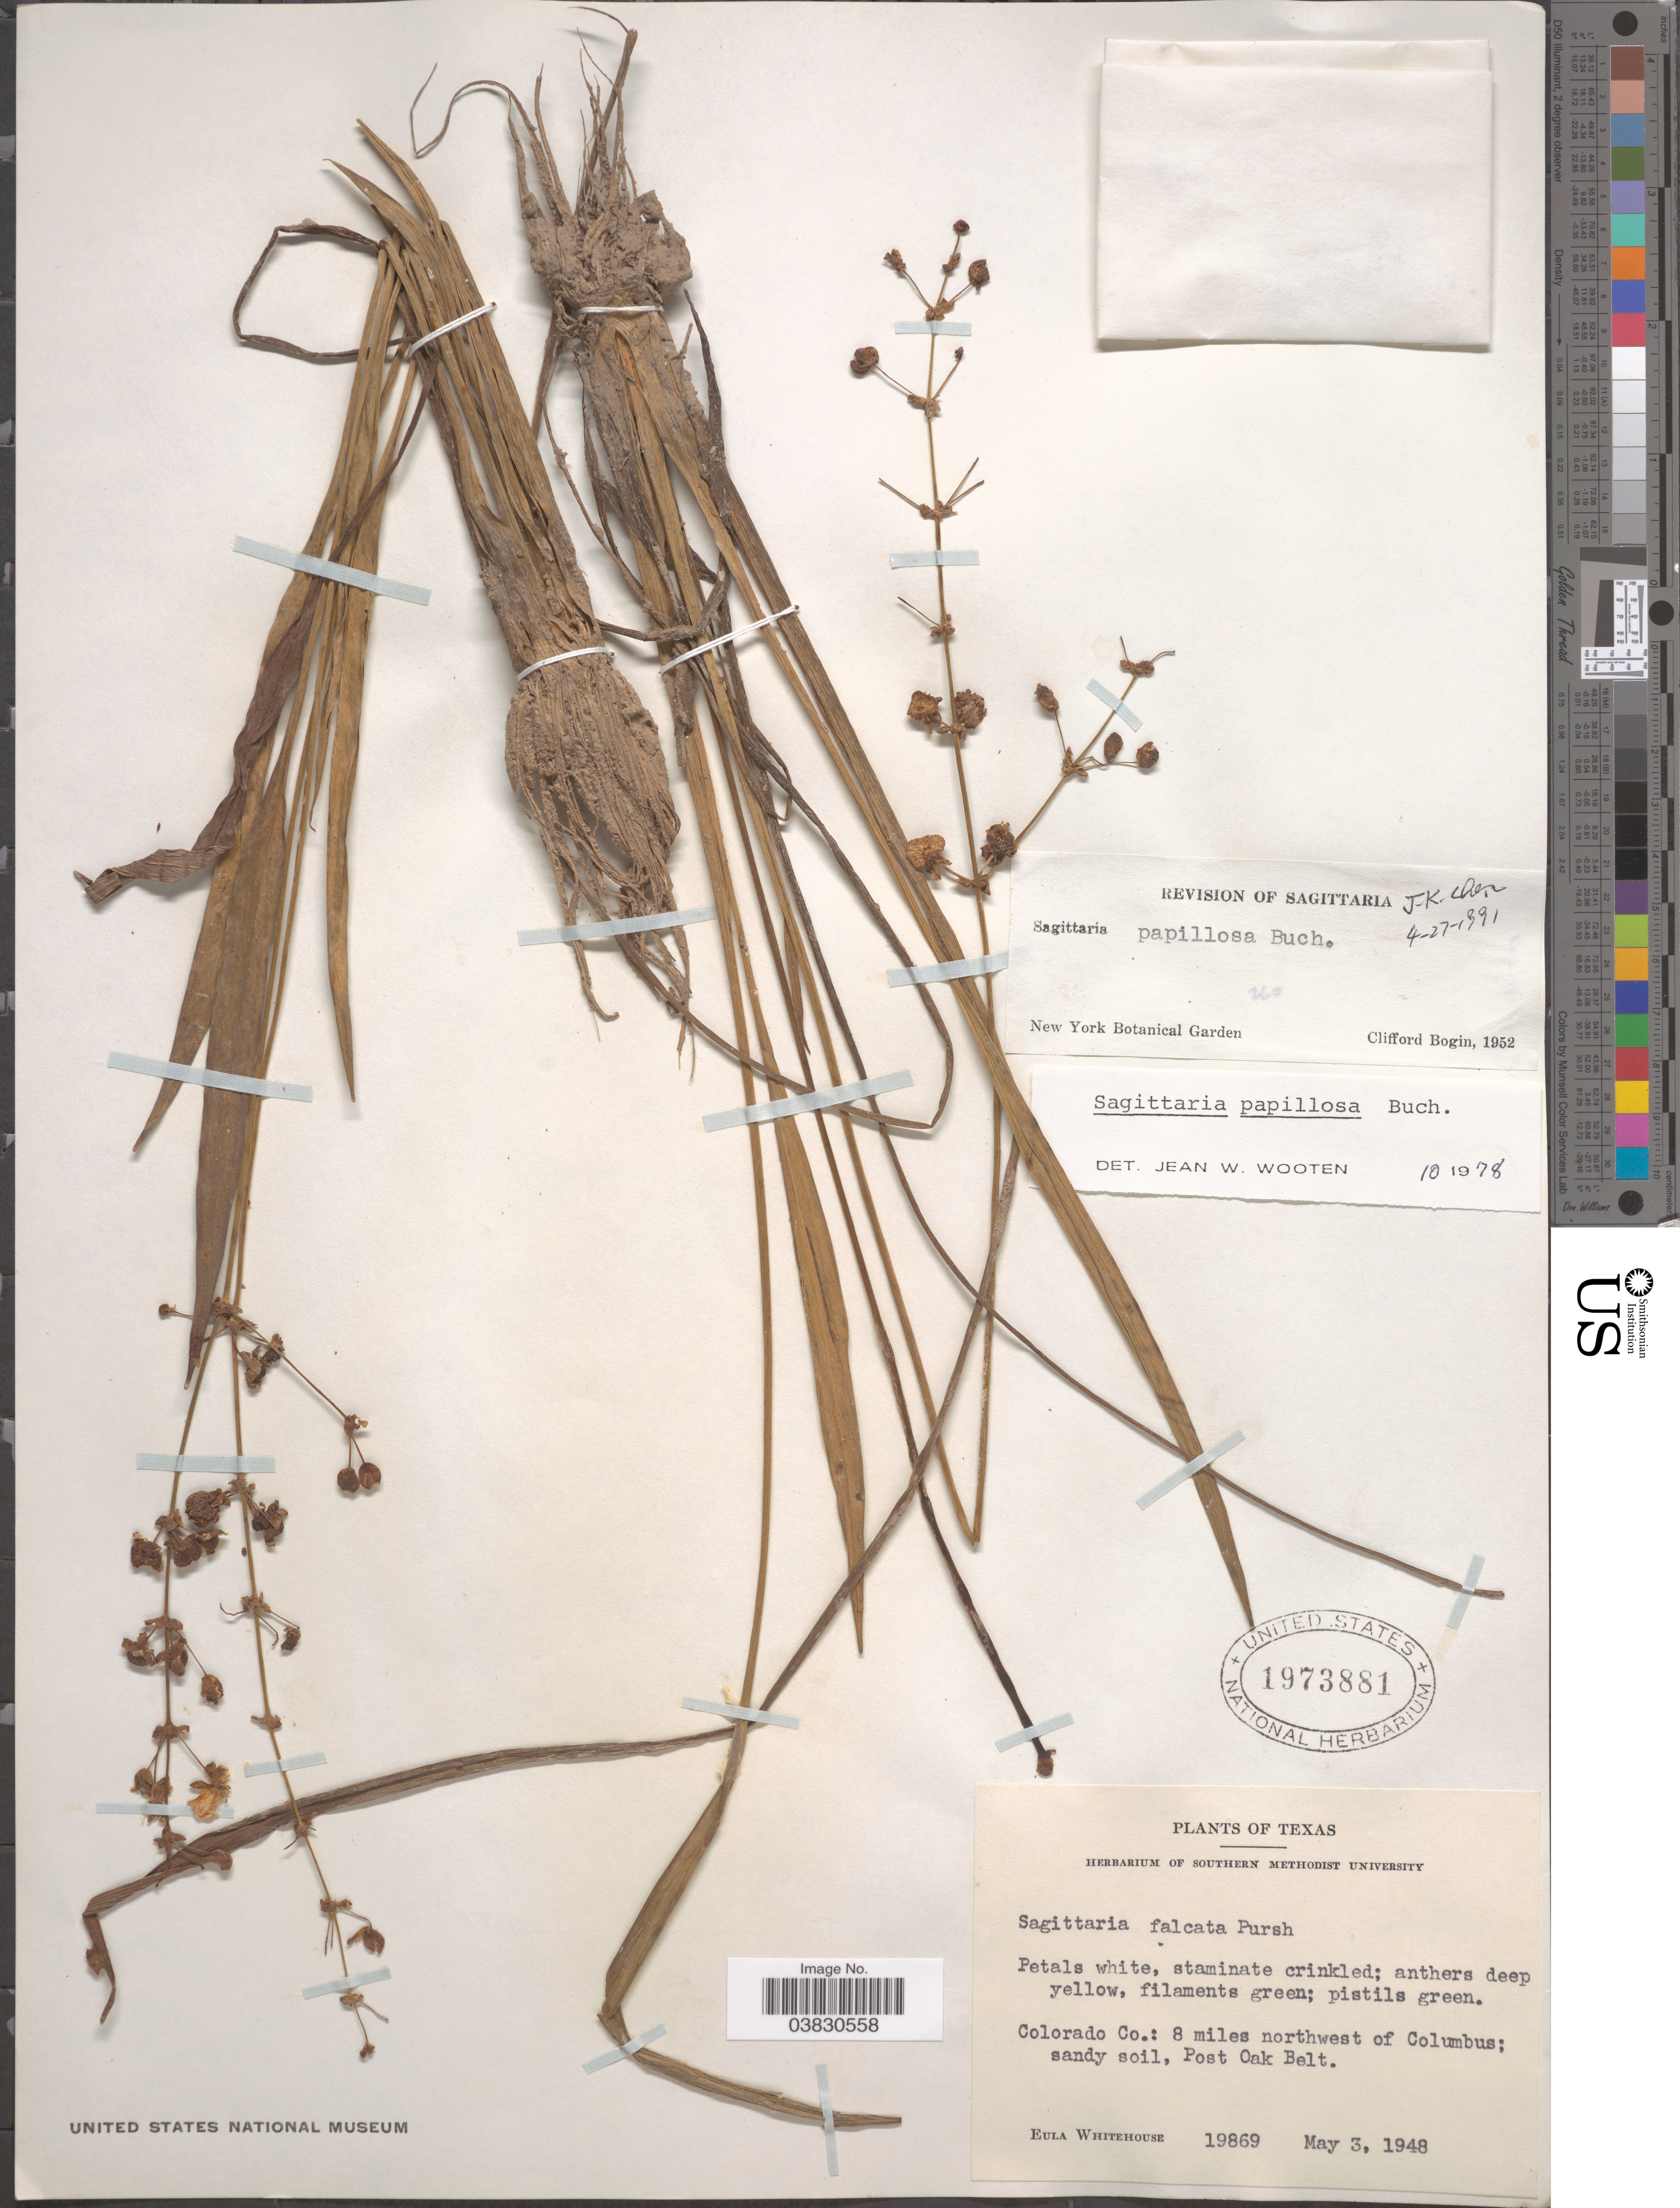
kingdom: Plantae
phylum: Tracheophyta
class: Liliopsida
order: Alismatales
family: Alismataceae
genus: Sagittaria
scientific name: Sagittaria papillosa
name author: Buchenau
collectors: E. Whitehouse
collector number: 19869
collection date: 1948-05-03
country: United States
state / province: Texas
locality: Colorado Co.: 8 miles northwest of Columbus; sandy soil, Post Oak Belt.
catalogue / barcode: US 1973881